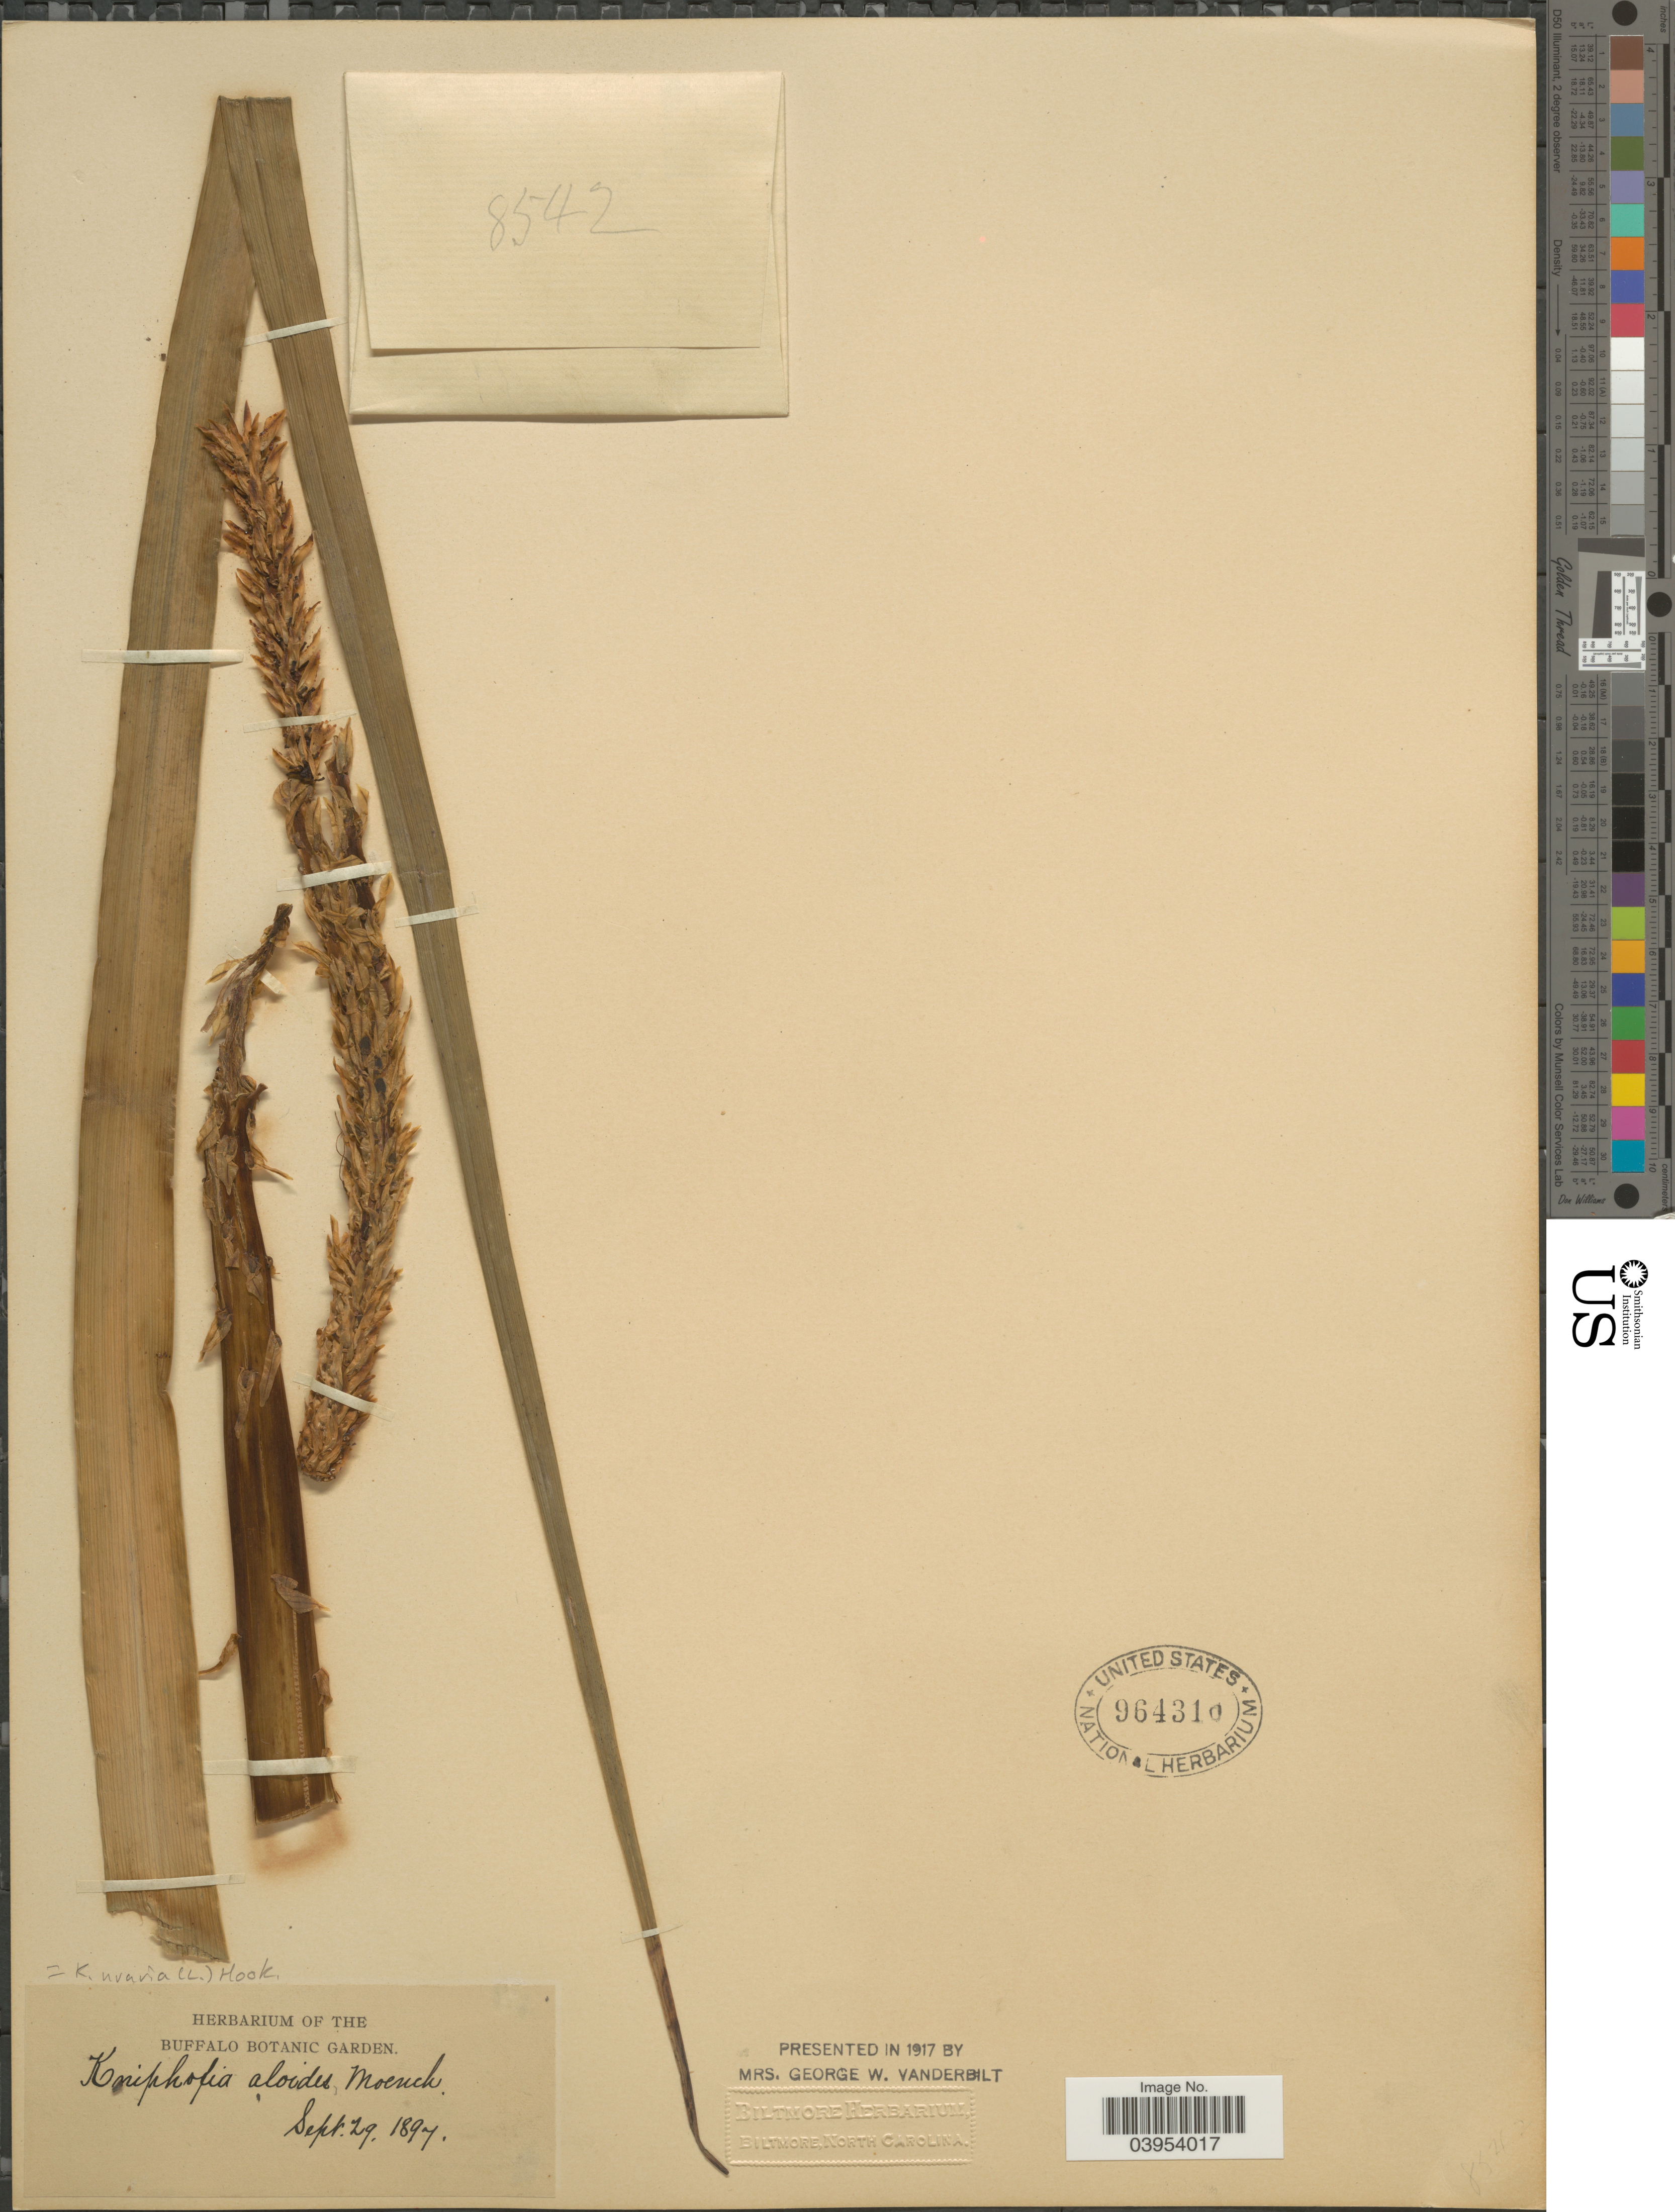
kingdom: Plantae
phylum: Tracheophyta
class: Liliopsida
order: Asparagales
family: Asphodelaceae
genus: Kniphofia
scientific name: Kniphofia uvaria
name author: (L.) Oken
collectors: ex herb. Buffalo Botanic Garden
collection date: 1897-09-29